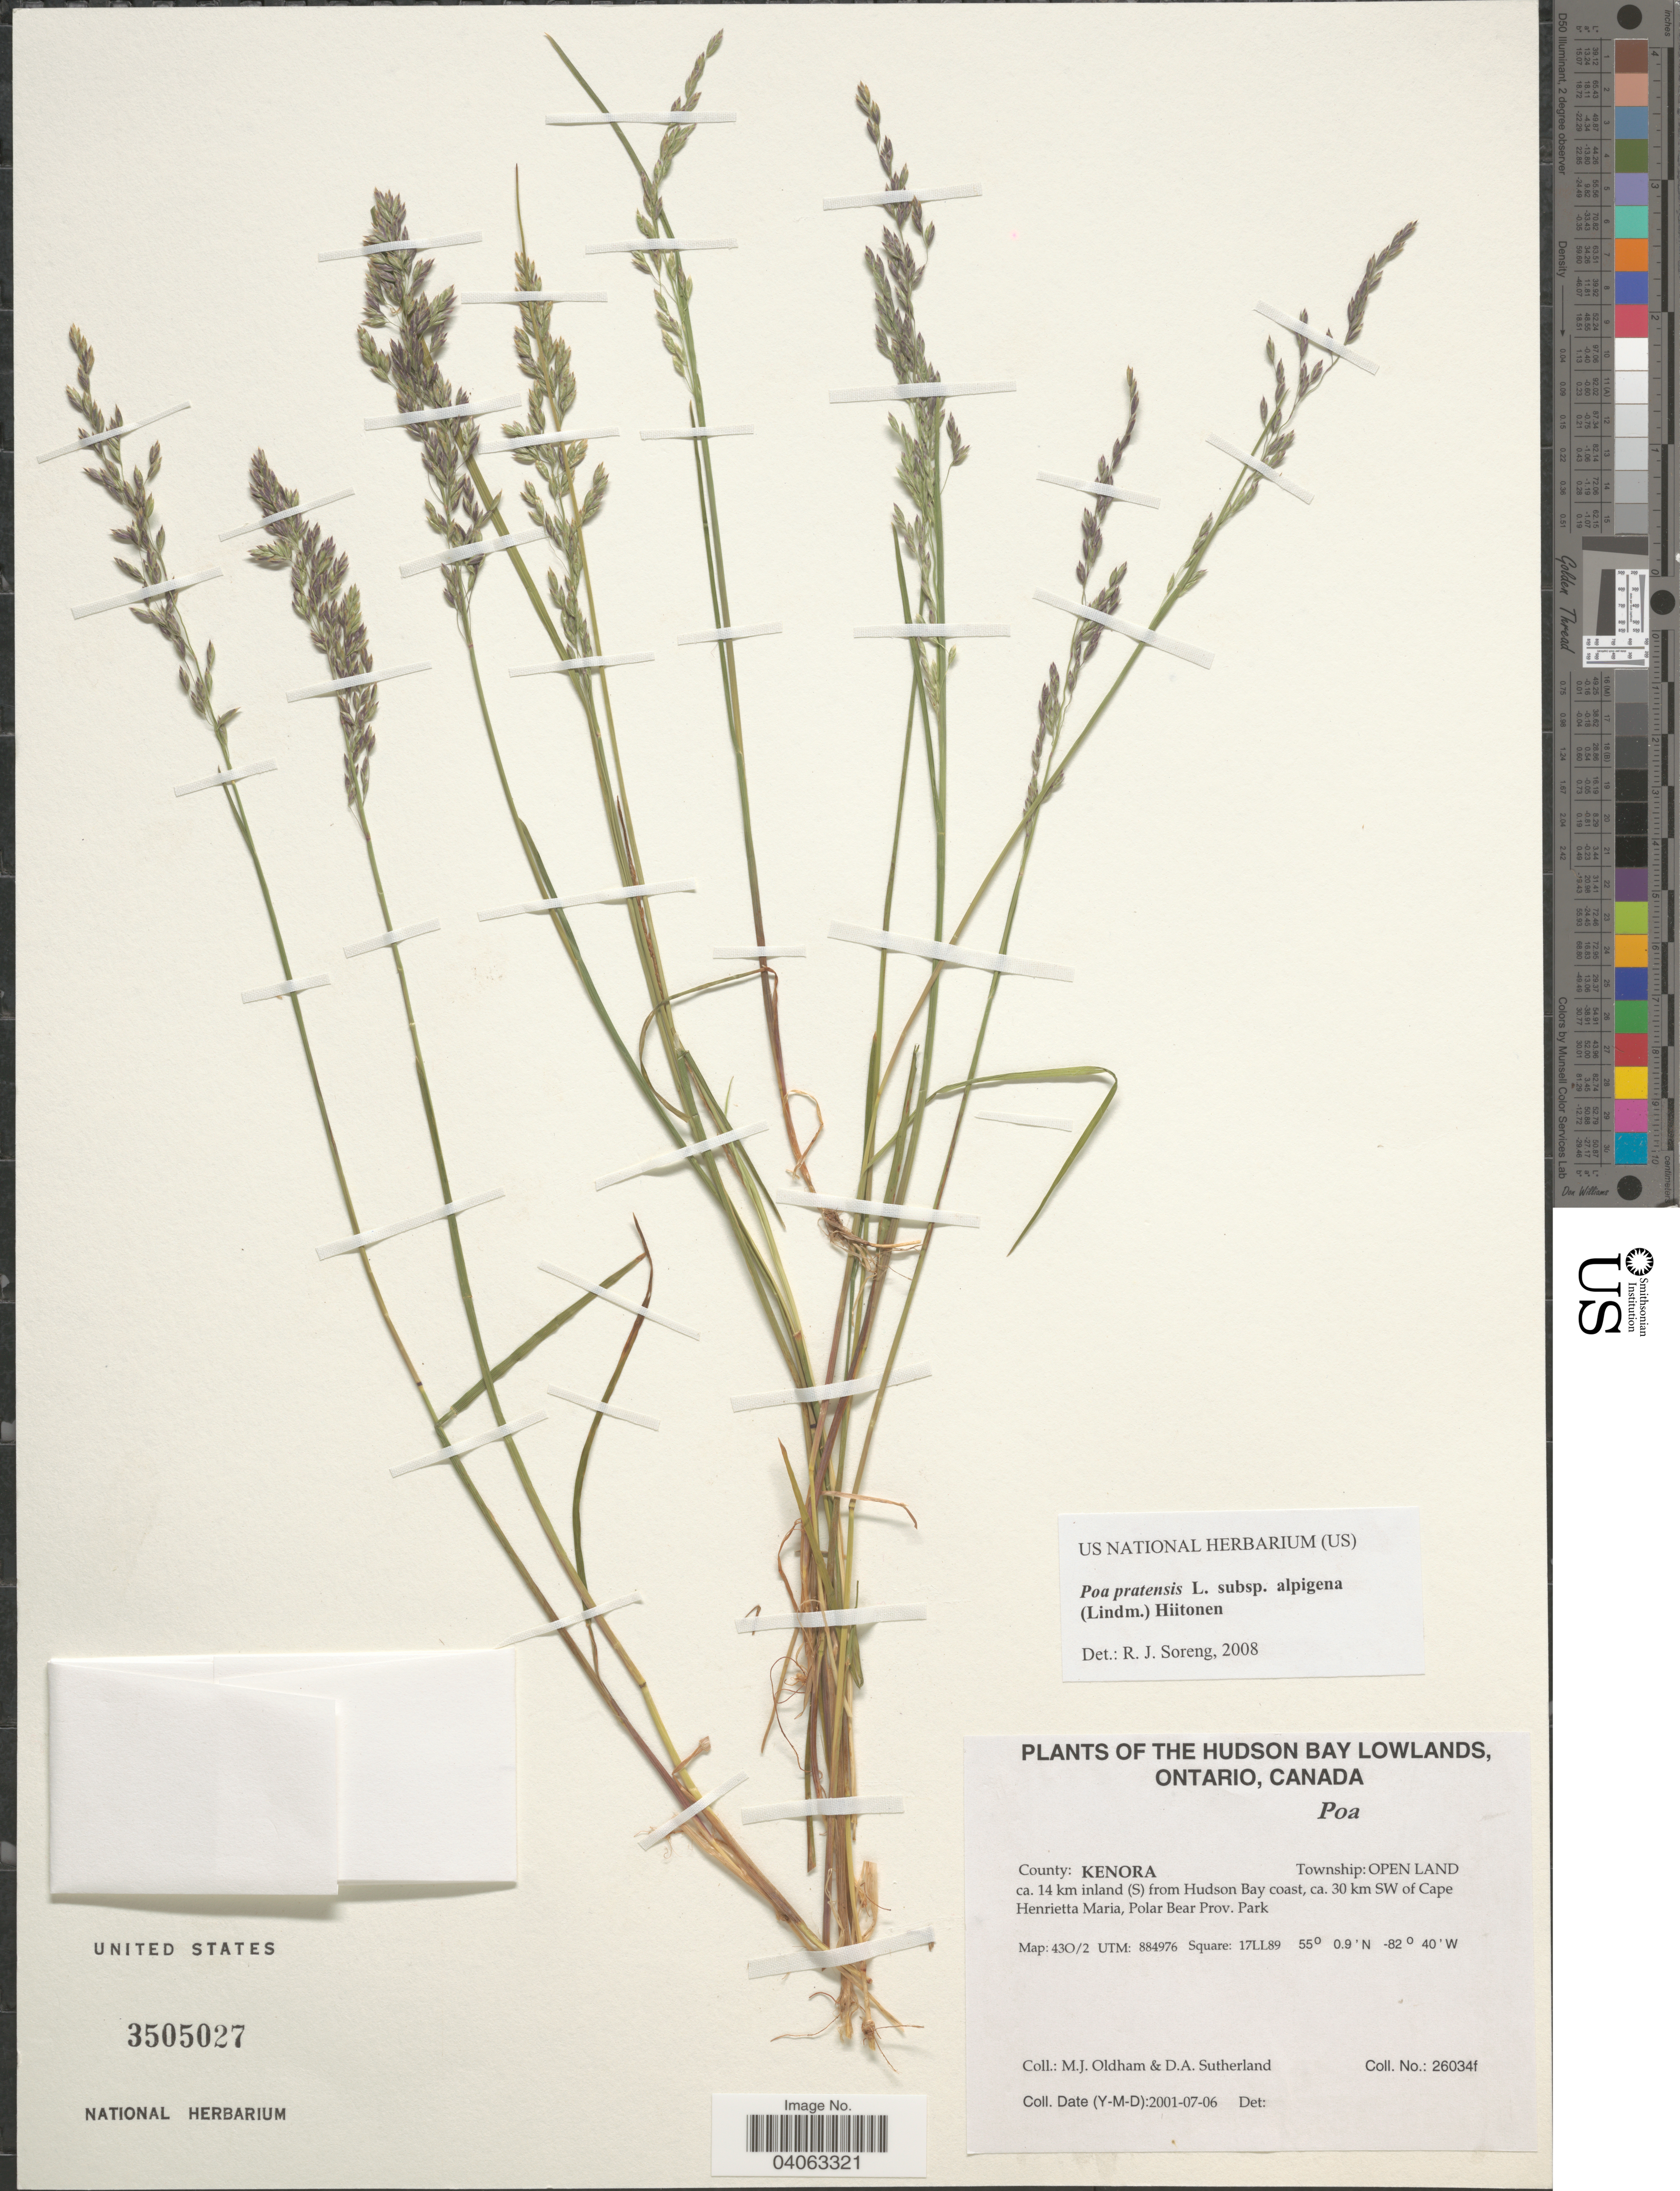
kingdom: Plantae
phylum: Tracheophyta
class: Liliopsida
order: Poales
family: Poaceae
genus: Poa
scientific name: Poa pratensis subsp. alpigena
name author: (Lindm.) Hiitonen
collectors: M. Oldham & D. Sutherland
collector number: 26034f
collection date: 2001-07-06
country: Canada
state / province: Ontario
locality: The Hudson Bay Lowlands. County: Kenora. Township: Open Land ca. 14 km inland (S). from Hudson Bay coast, ca. 30 km SW of Cape Henrietta Maria, Polar Bear Prov. Park. Map:43O/2 UTM: 884976 Square: 17LL89.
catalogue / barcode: US 3505027